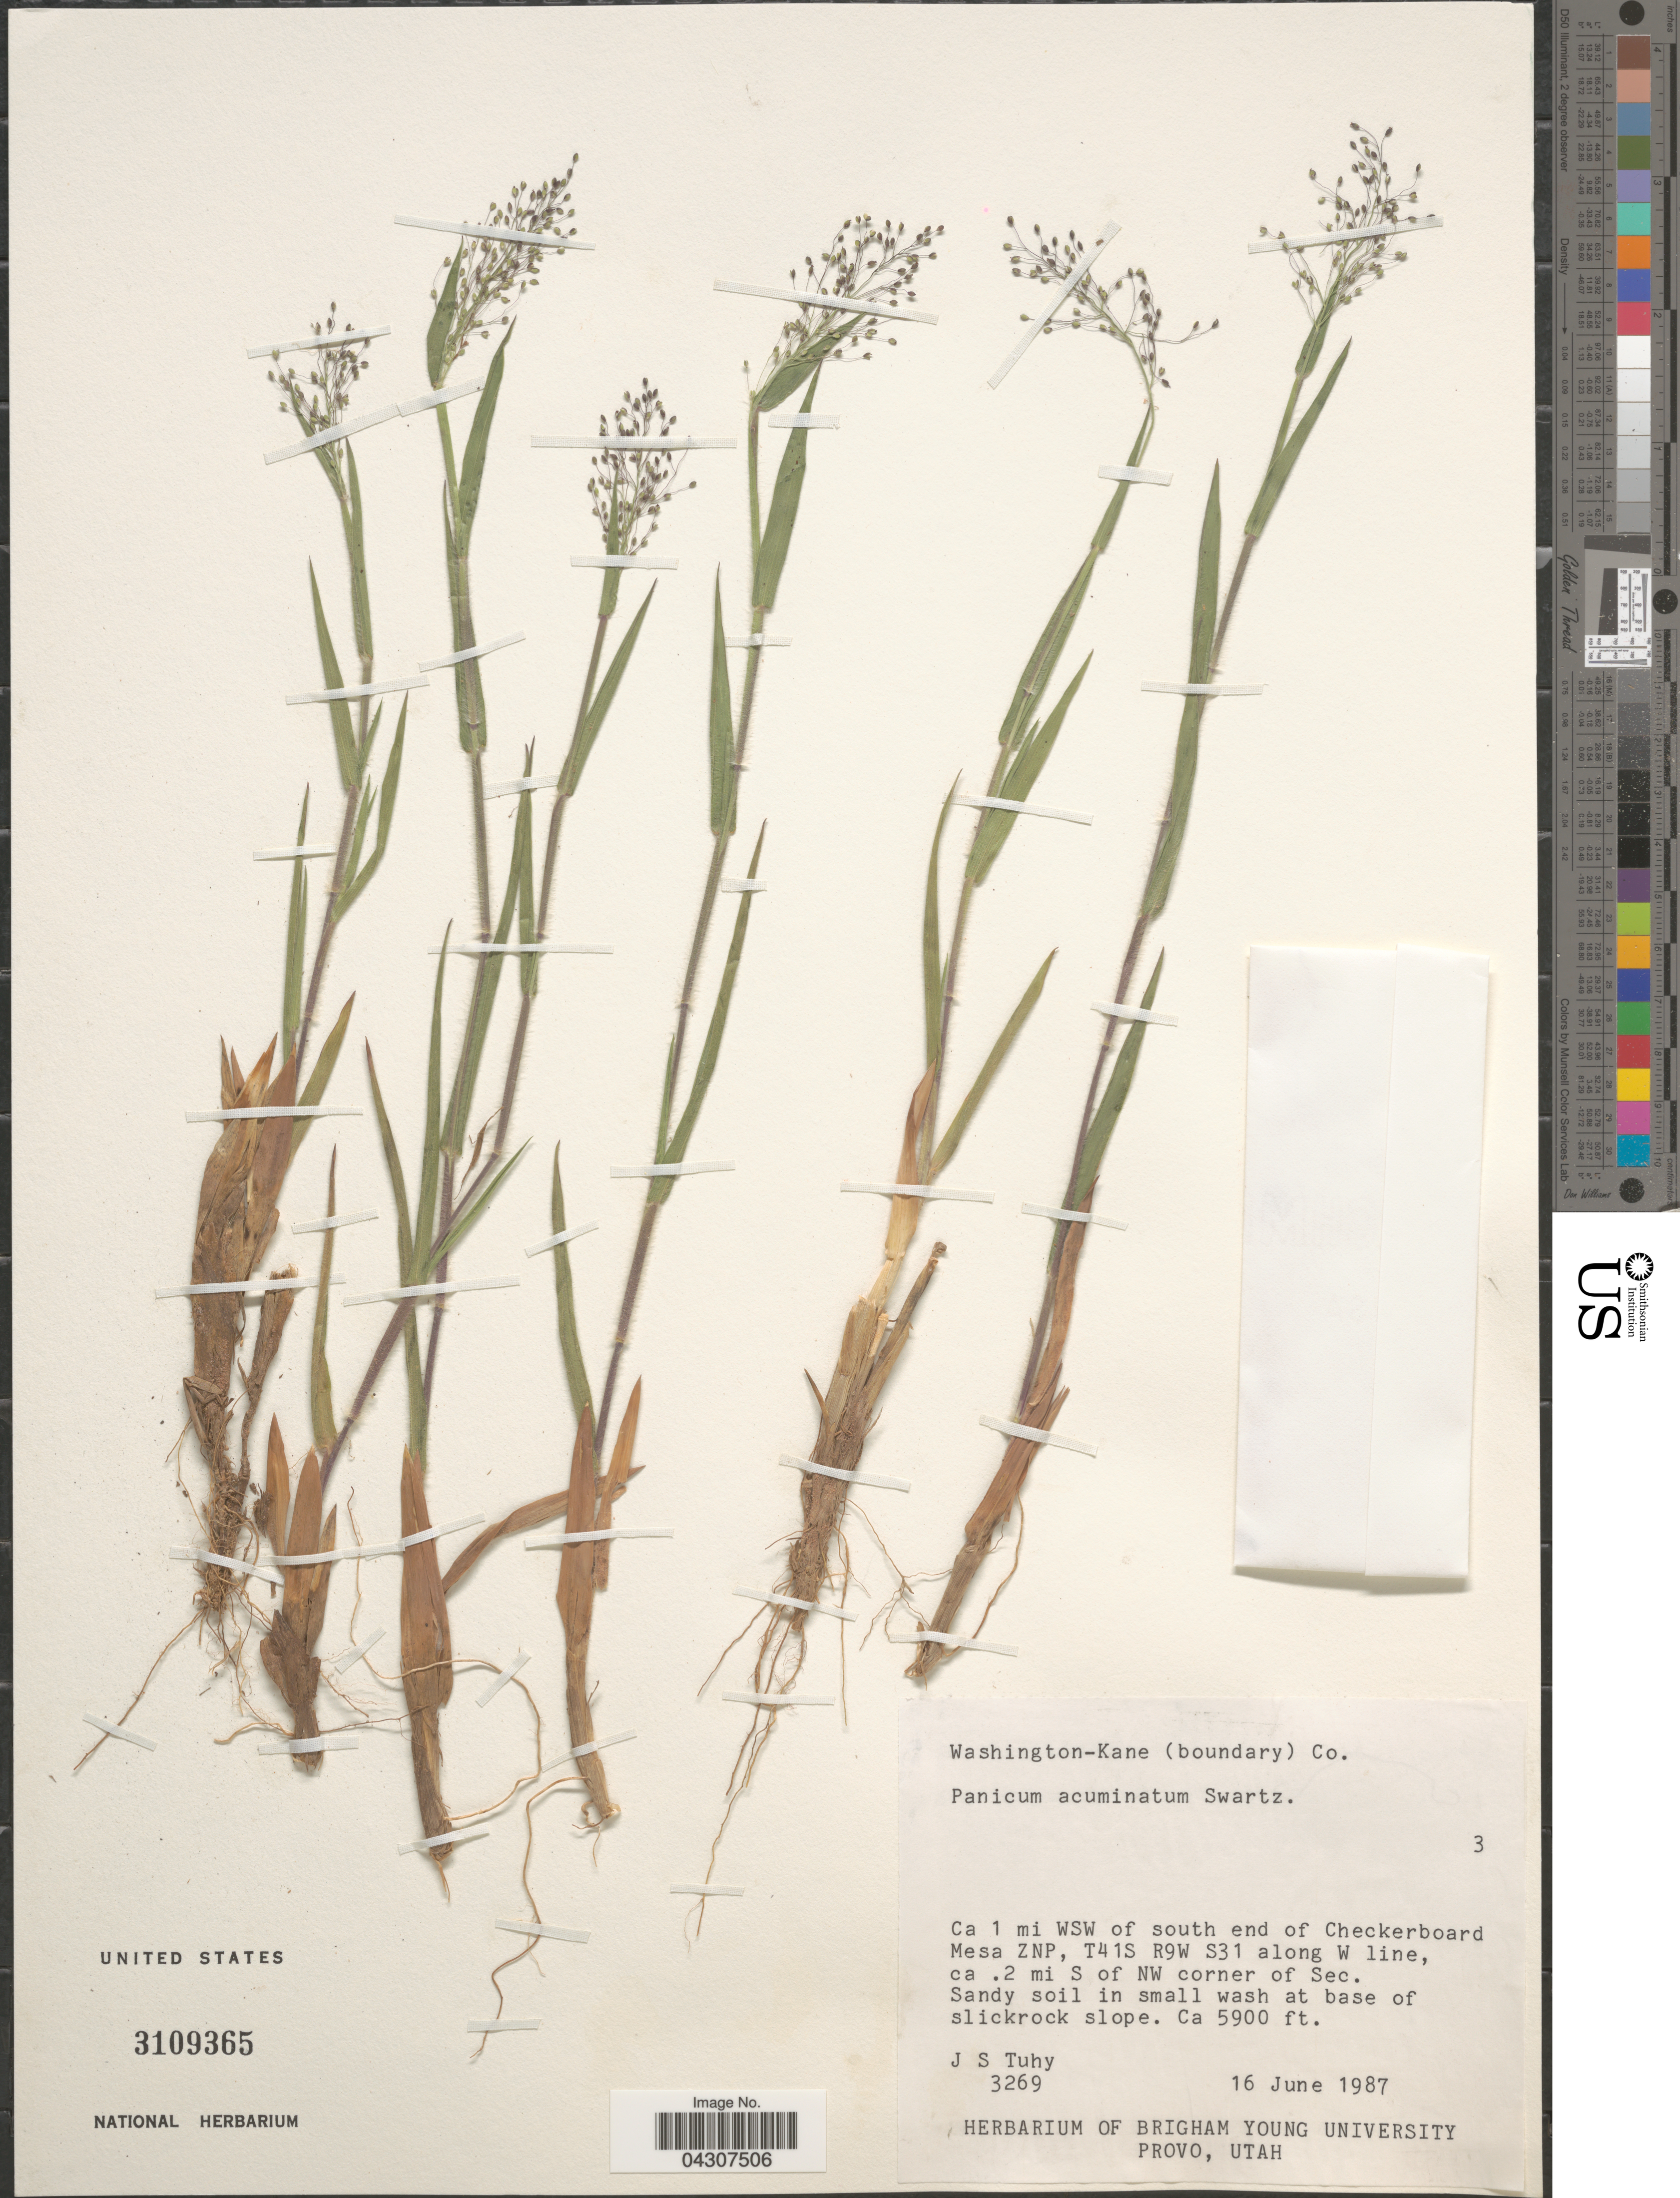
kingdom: Plantae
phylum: Tracheophyta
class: Liliopsida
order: Poales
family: Poaceae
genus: Panicum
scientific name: Panicum acuminatum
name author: Sw.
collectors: J. Tuhy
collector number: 3269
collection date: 1987-06-16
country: United States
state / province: Washington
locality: Washington-Kane (boundary) Co. Ca 1 mi WSW of south end of Checkerboard Mesa ZNP, T41S R9W S31 along W line, ca. 2 mi S of NW corner of Sec. Sandy soil in small wash at base of slickrock slope.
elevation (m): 1798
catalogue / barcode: US 3109365